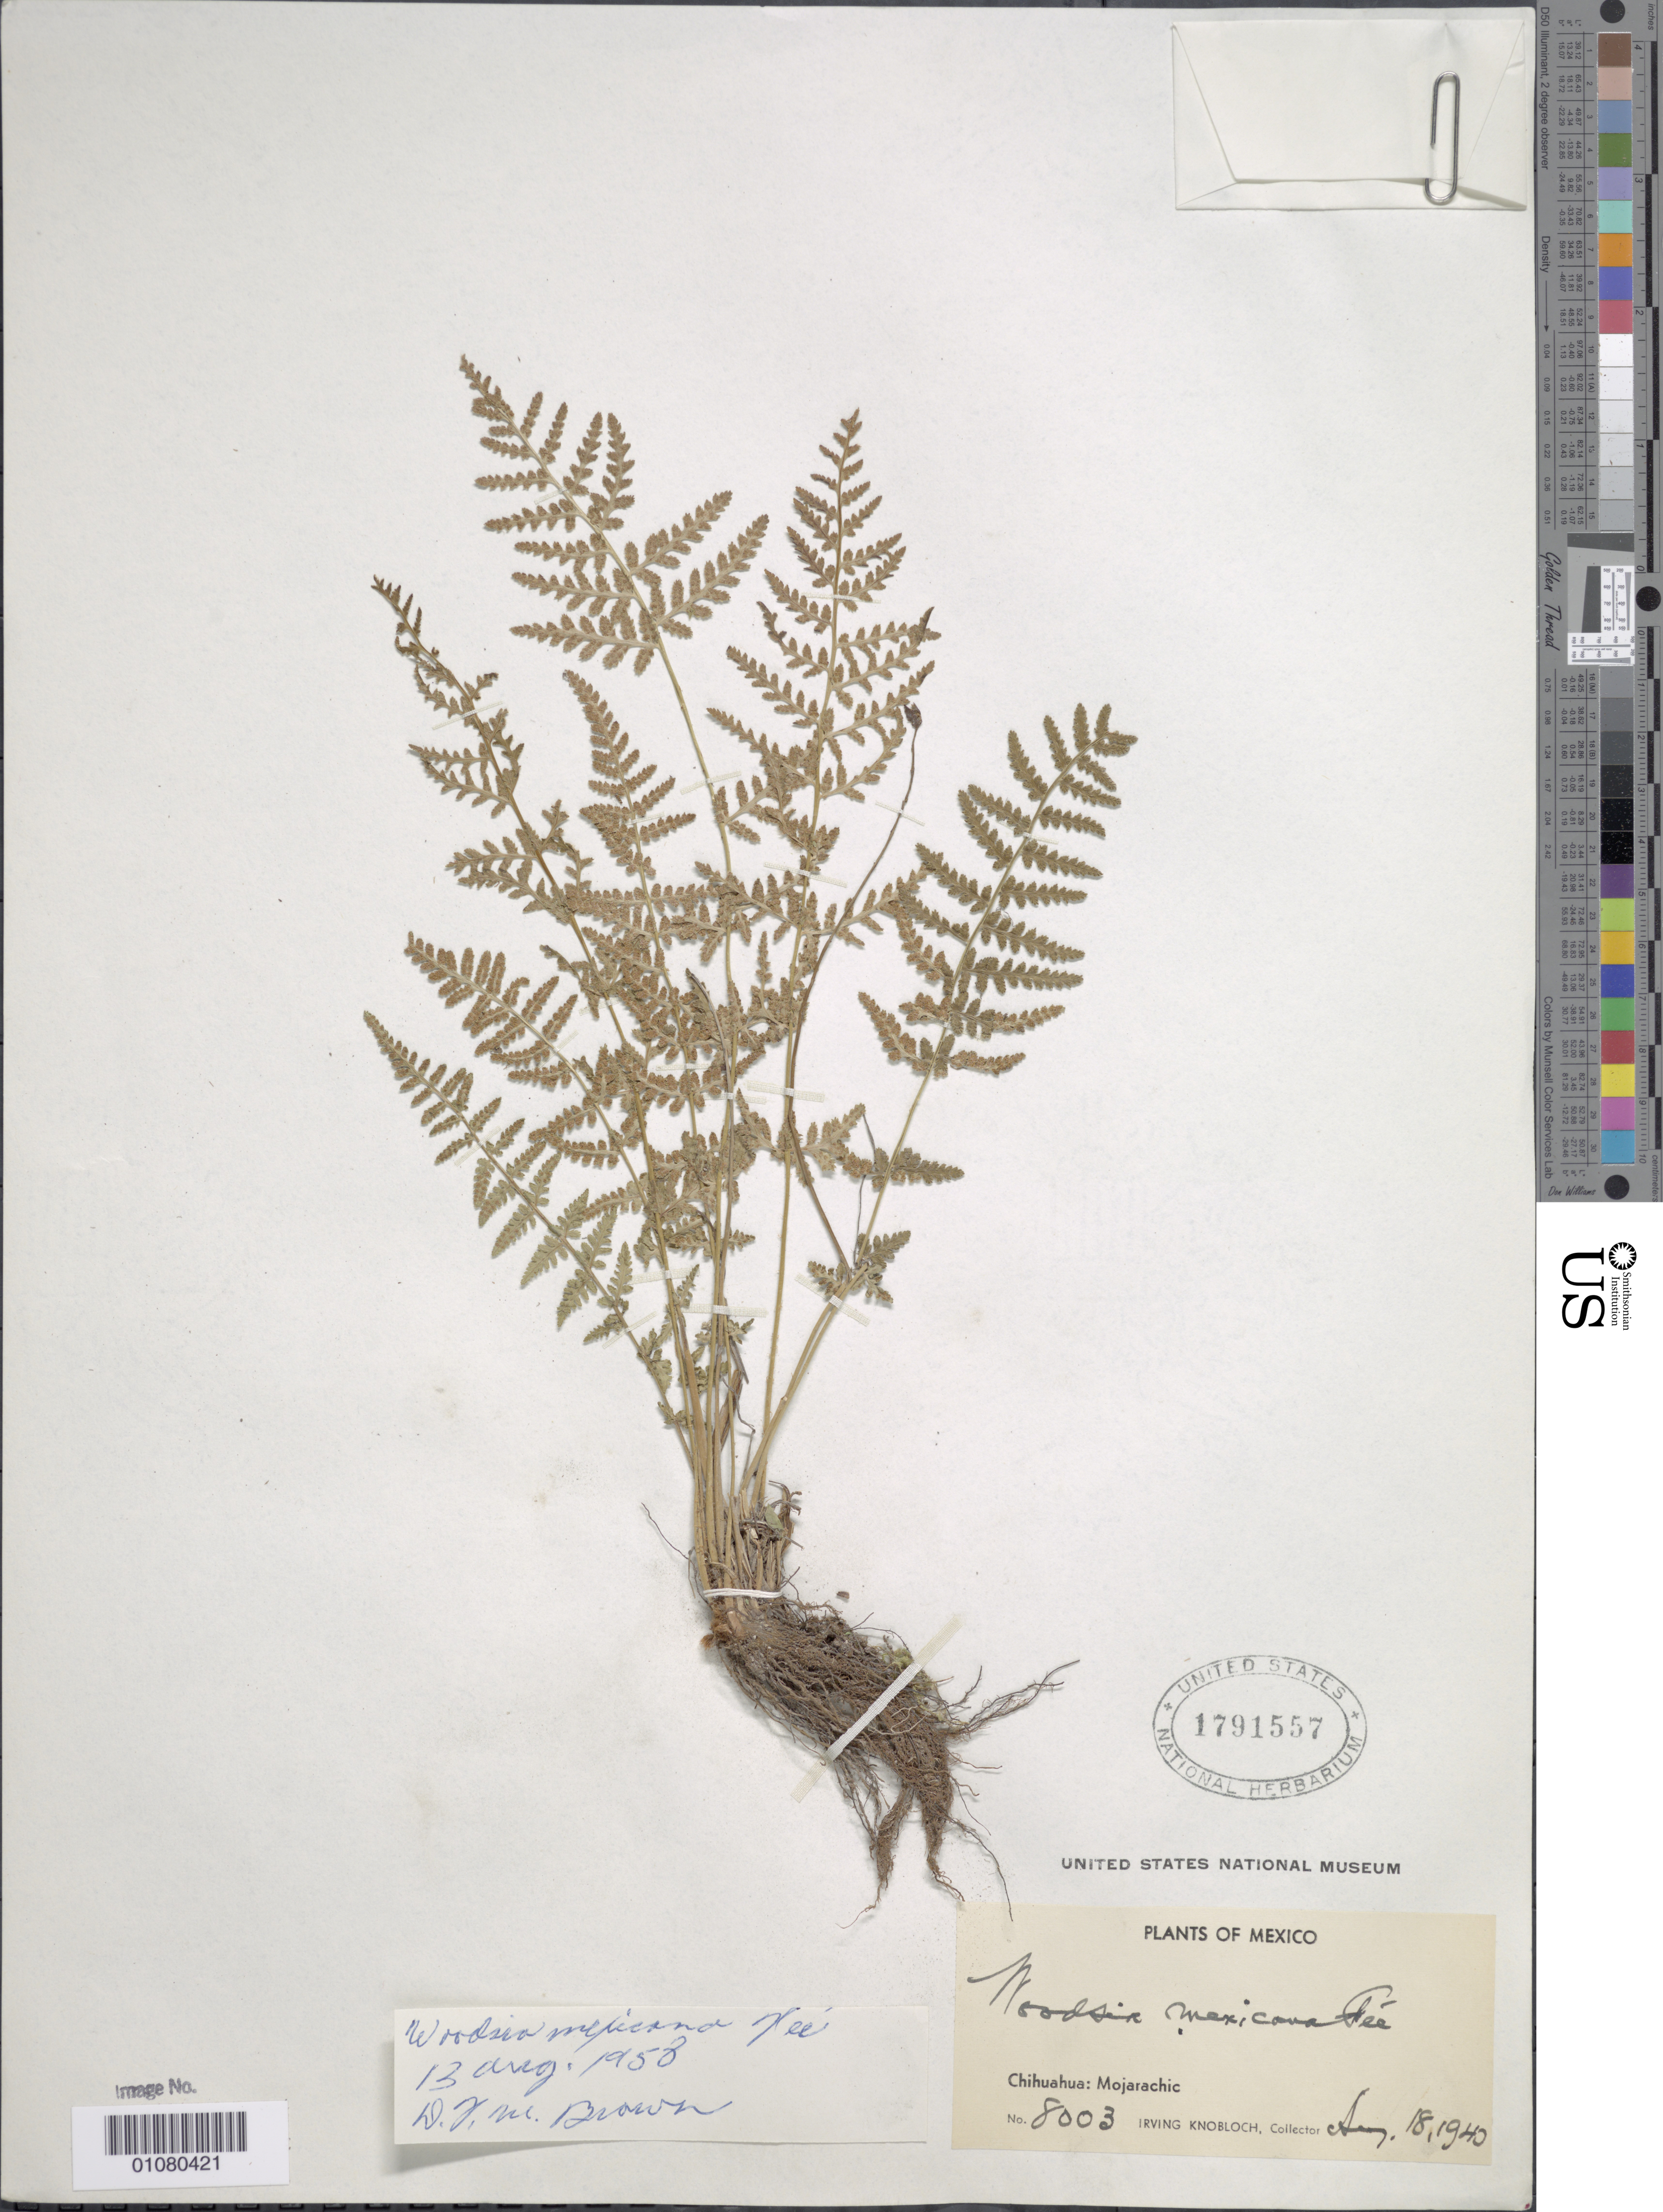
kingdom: Plantae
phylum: Tracheophyta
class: Polypodiopsida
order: Polypodiales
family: Woodsiaceae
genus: Woodsia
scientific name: Woodsia mexicana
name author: Fée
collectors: I. W. Knobloch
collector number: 8003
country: Mexico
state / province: Chihuahua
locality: Mojarachic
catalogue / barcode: US 1791557